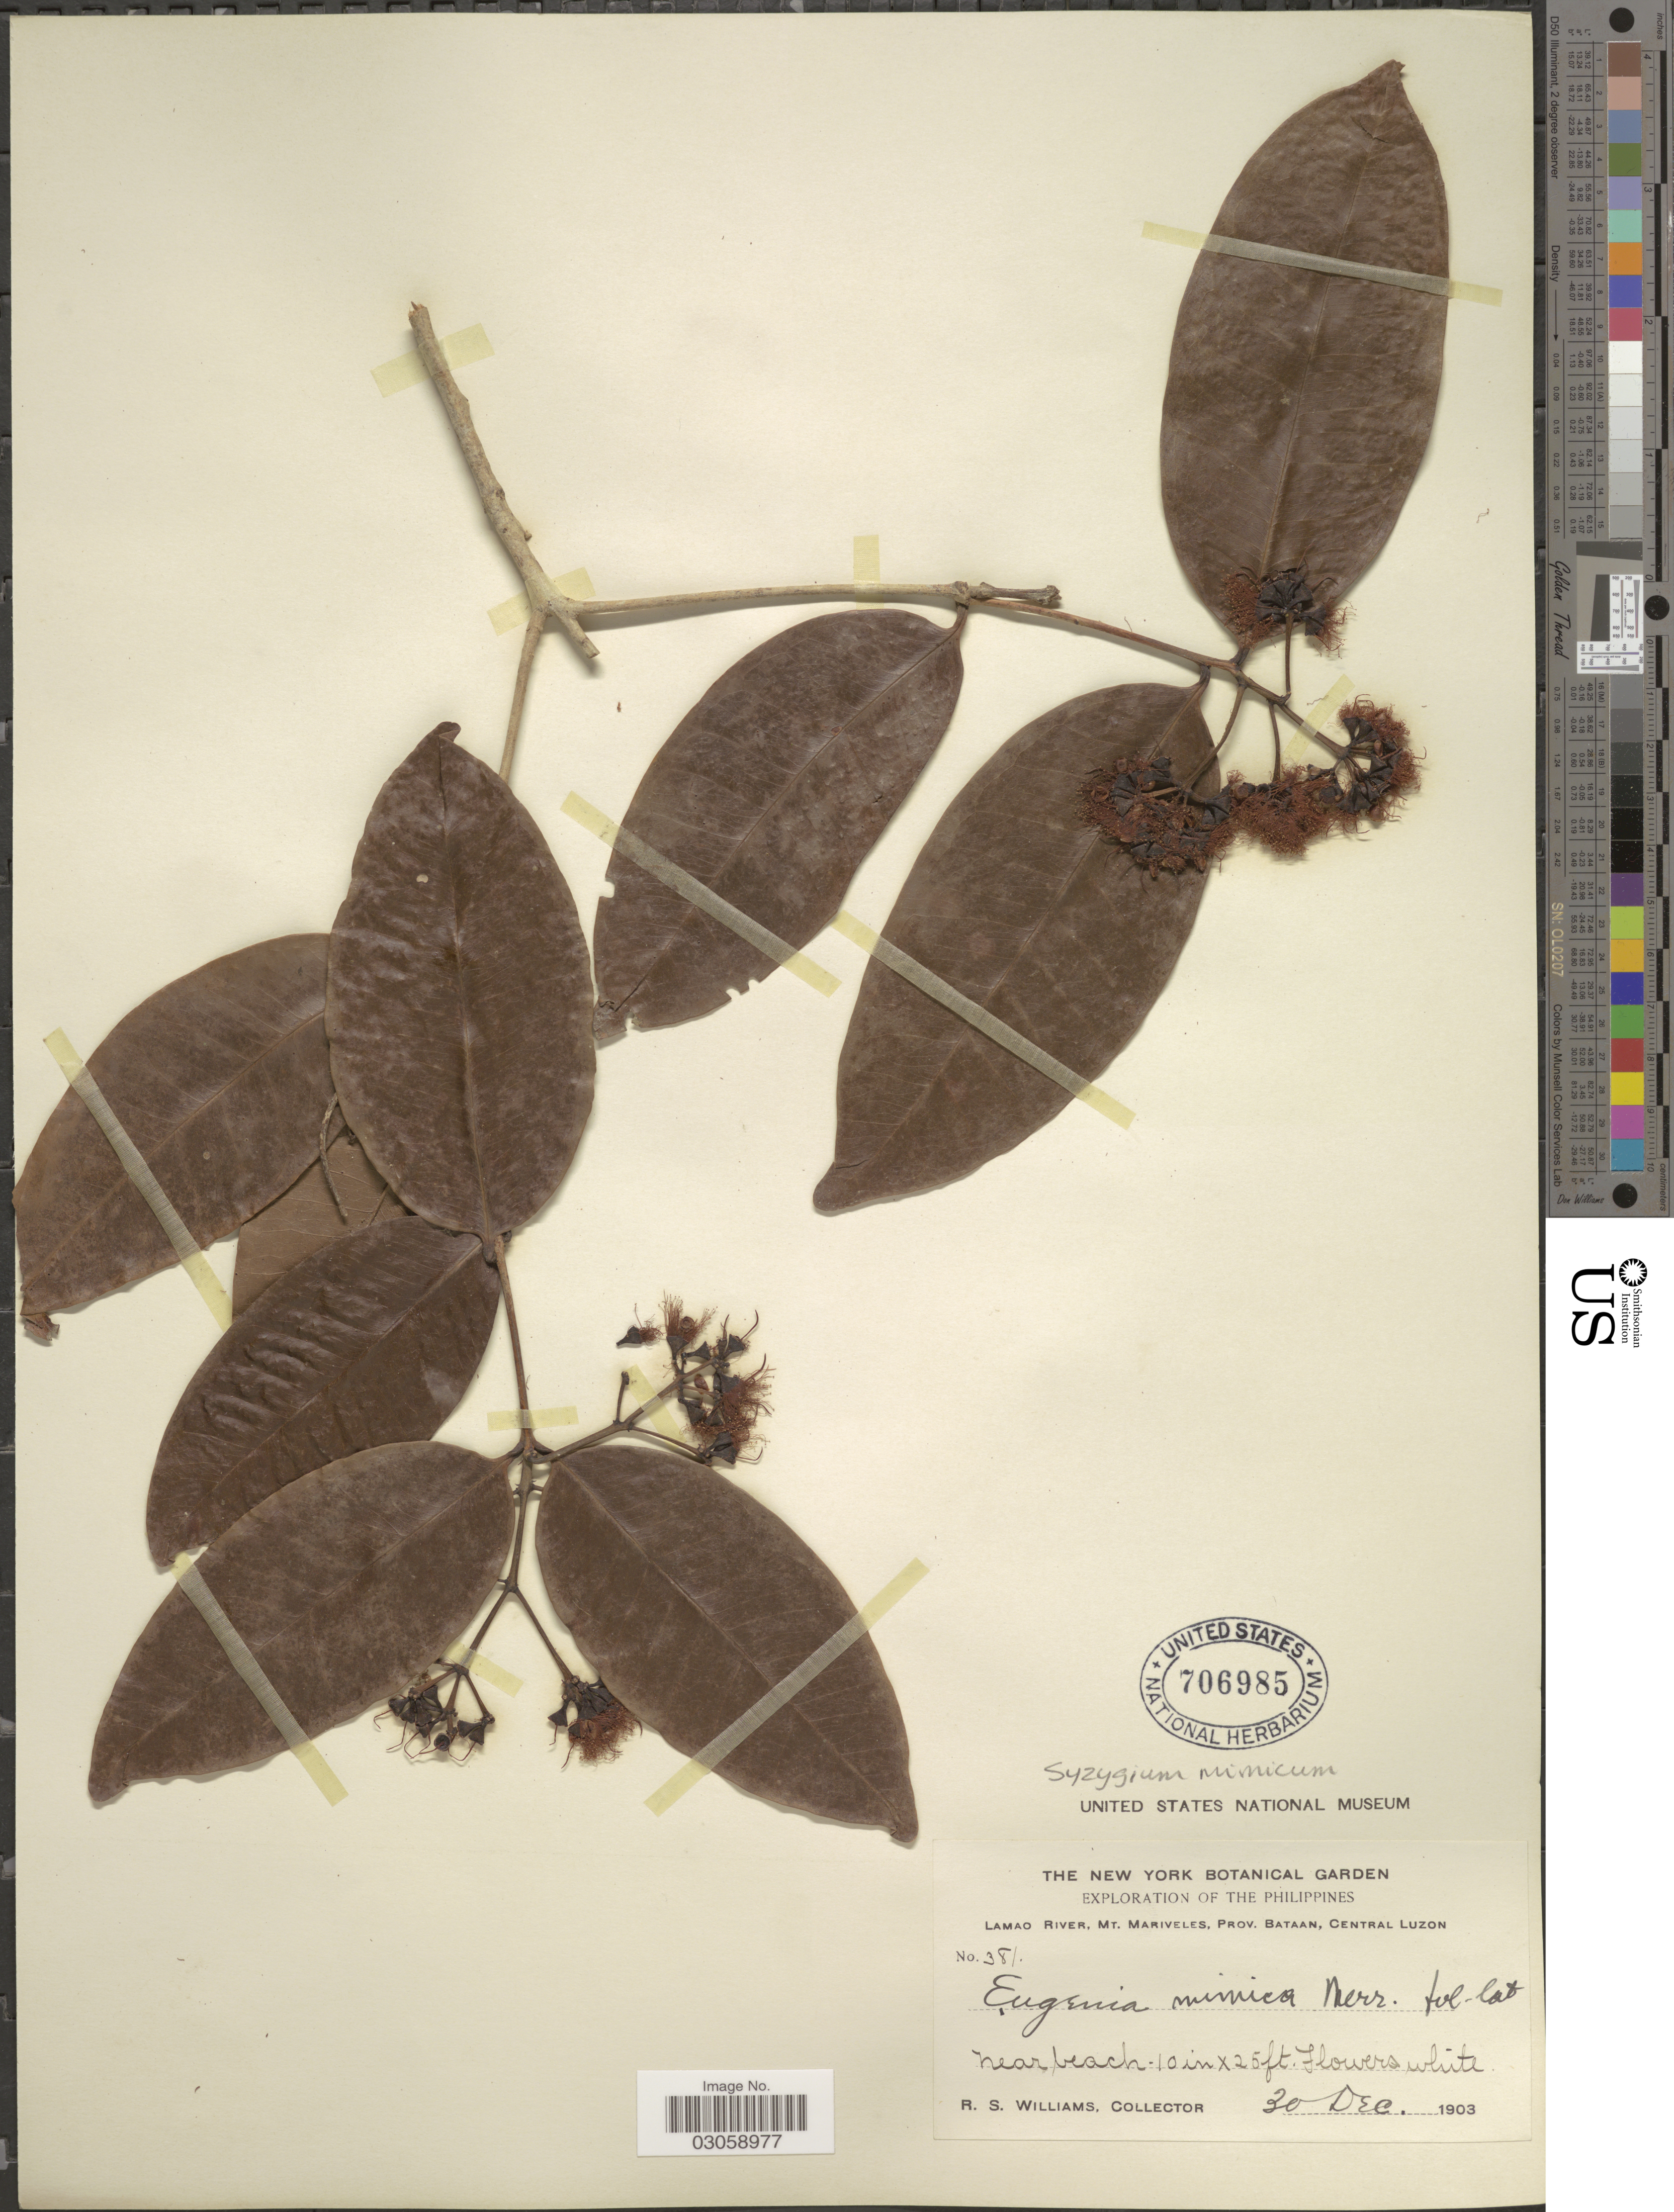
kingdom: Plantae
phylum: Tracheophyta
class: Magnoliopsida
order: Myrtales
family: Myrtaceae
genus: Syzygium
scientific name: Syzygium mimicum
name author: (Merr.) Merr.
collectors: R. S. Williams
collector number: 381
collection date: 1903-12-30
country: Philippines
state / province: Central Luzon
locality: Lamao River, Mt. Mariveles, Prov. Bataan, Central Luzon.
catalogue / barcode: US 706985